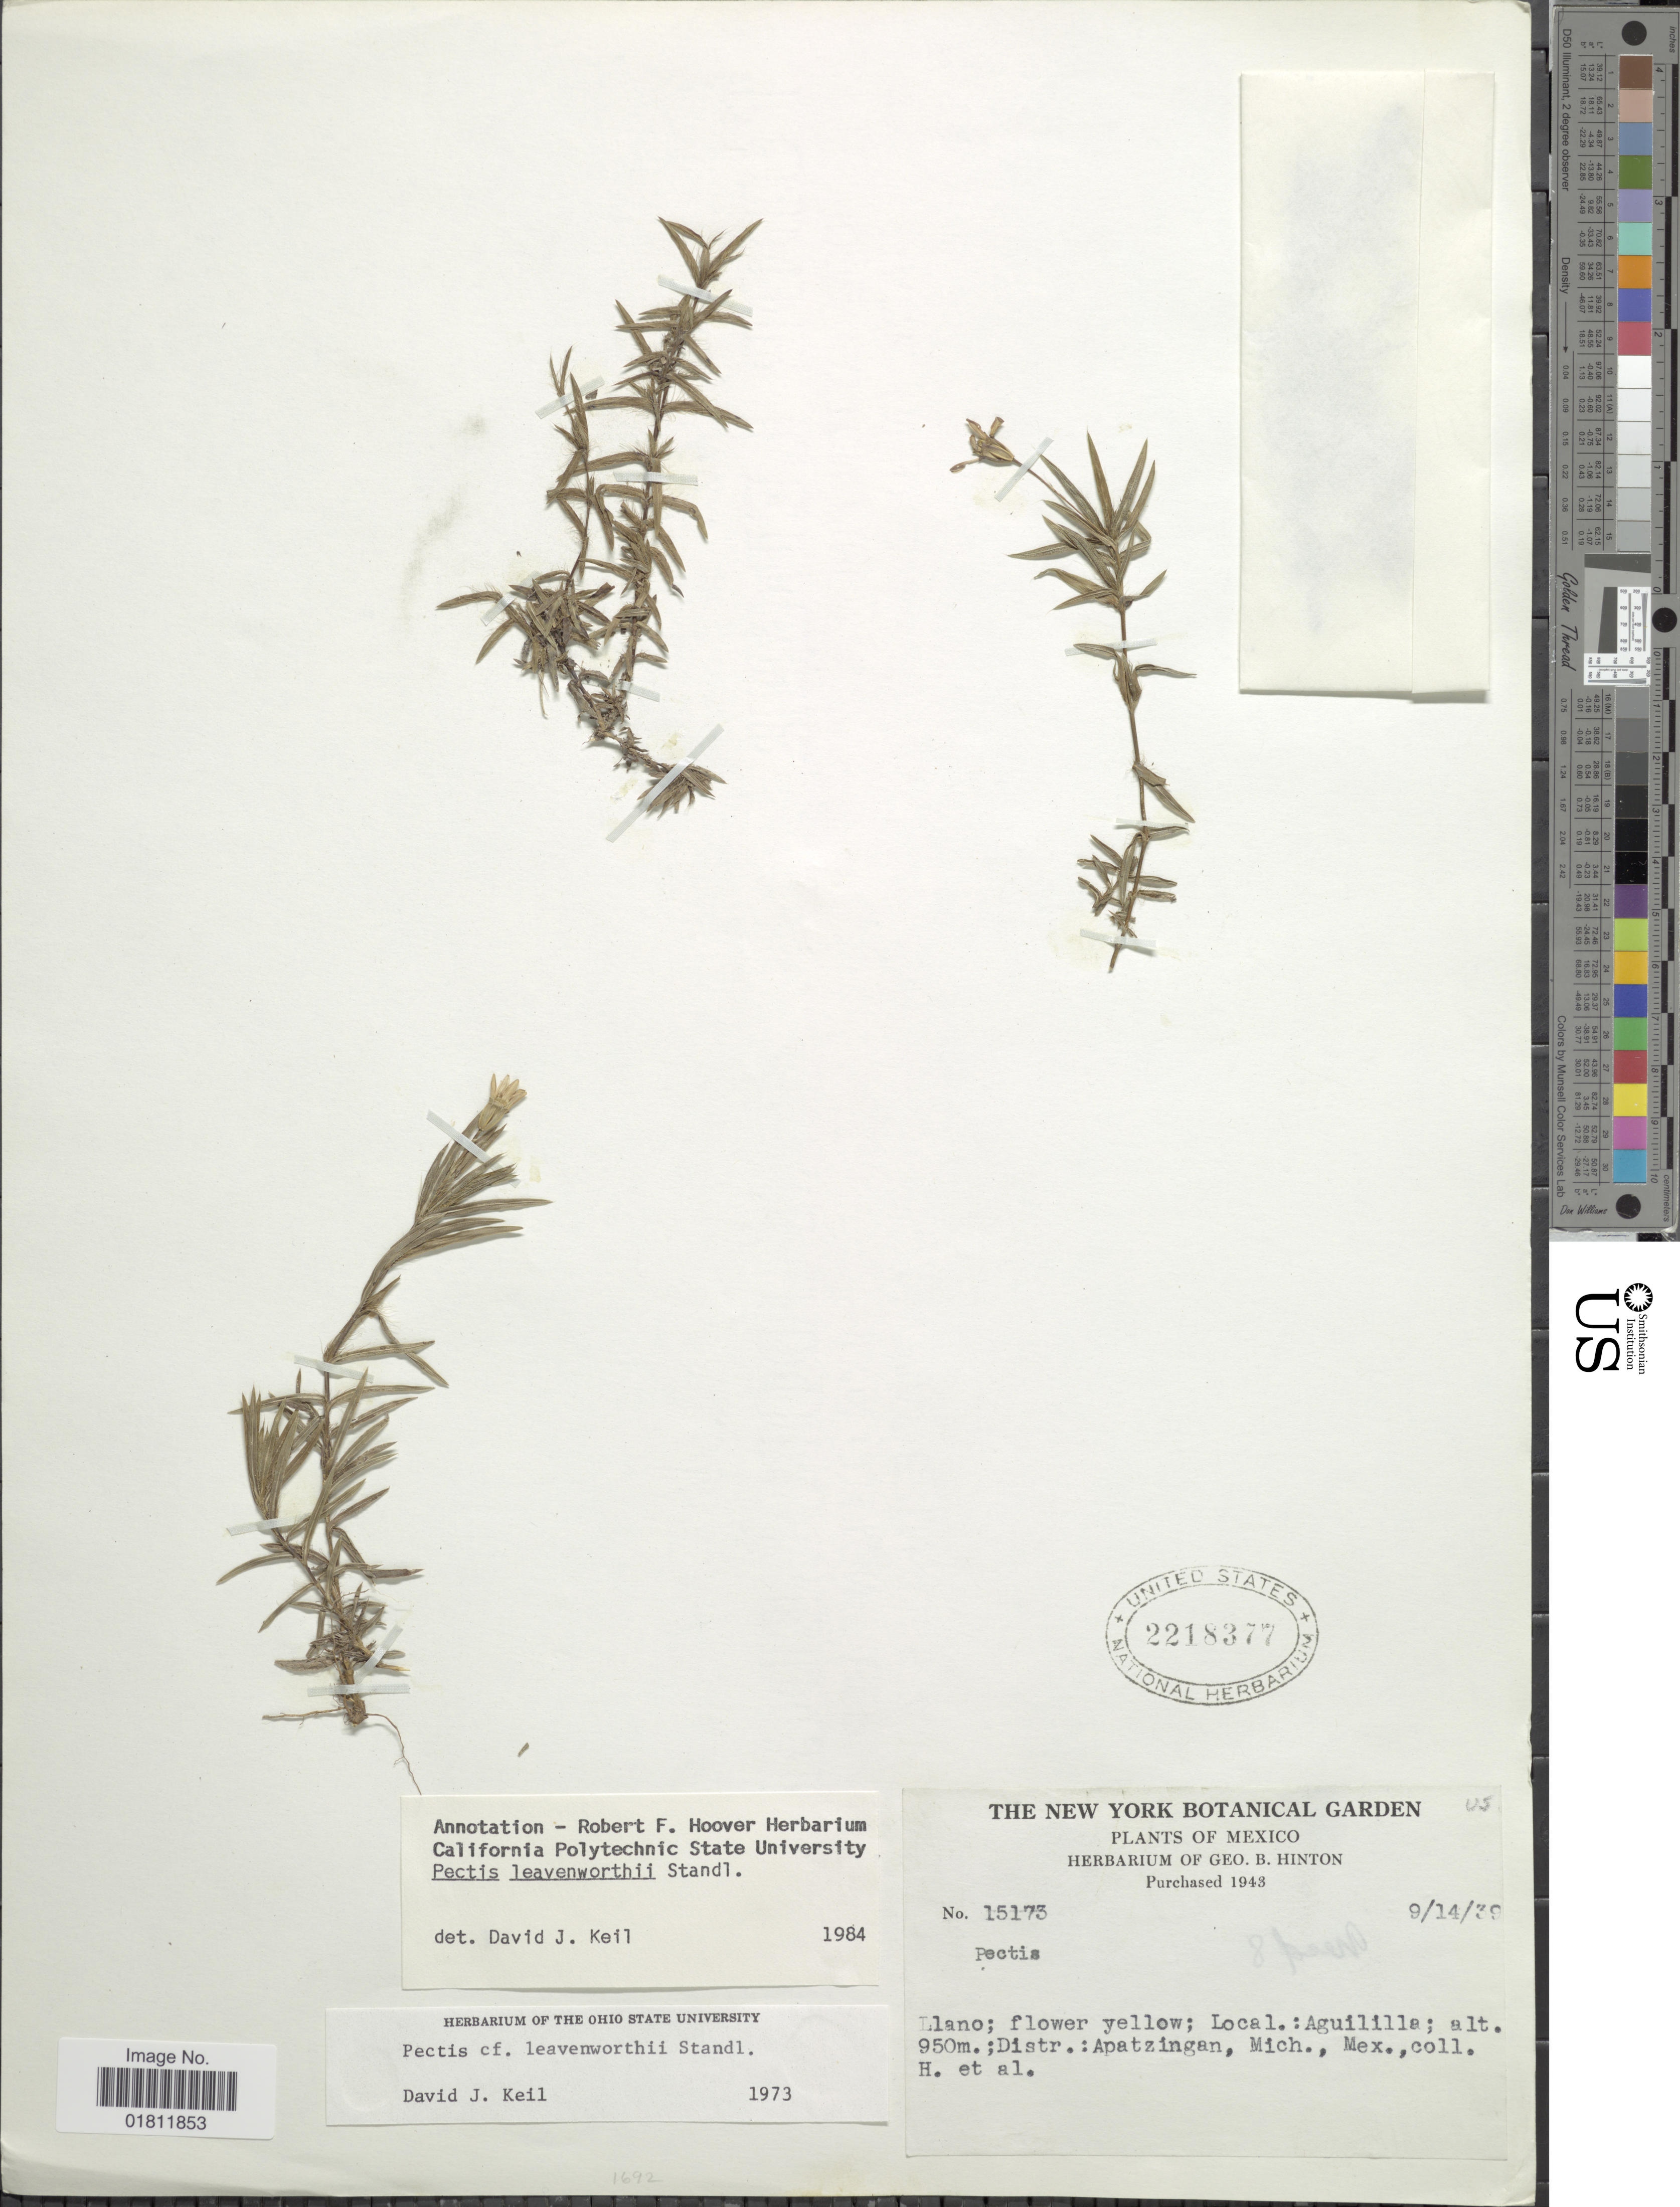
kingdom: Plantae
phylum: Tracheophyta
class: Magnoliopsida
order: Asterales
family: Asteraceae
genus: Pectis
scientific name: Pectis leavenworthii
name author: Standl.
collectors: G. B. Hinton & et al.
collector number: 15173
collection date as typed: Transcribed d/m/y: 14/7/39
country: Mexico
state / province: Michoacán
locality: Aguililla, Distr.: Apatzingan, Mich. Mex.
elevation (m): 950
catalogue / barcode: US 2218377